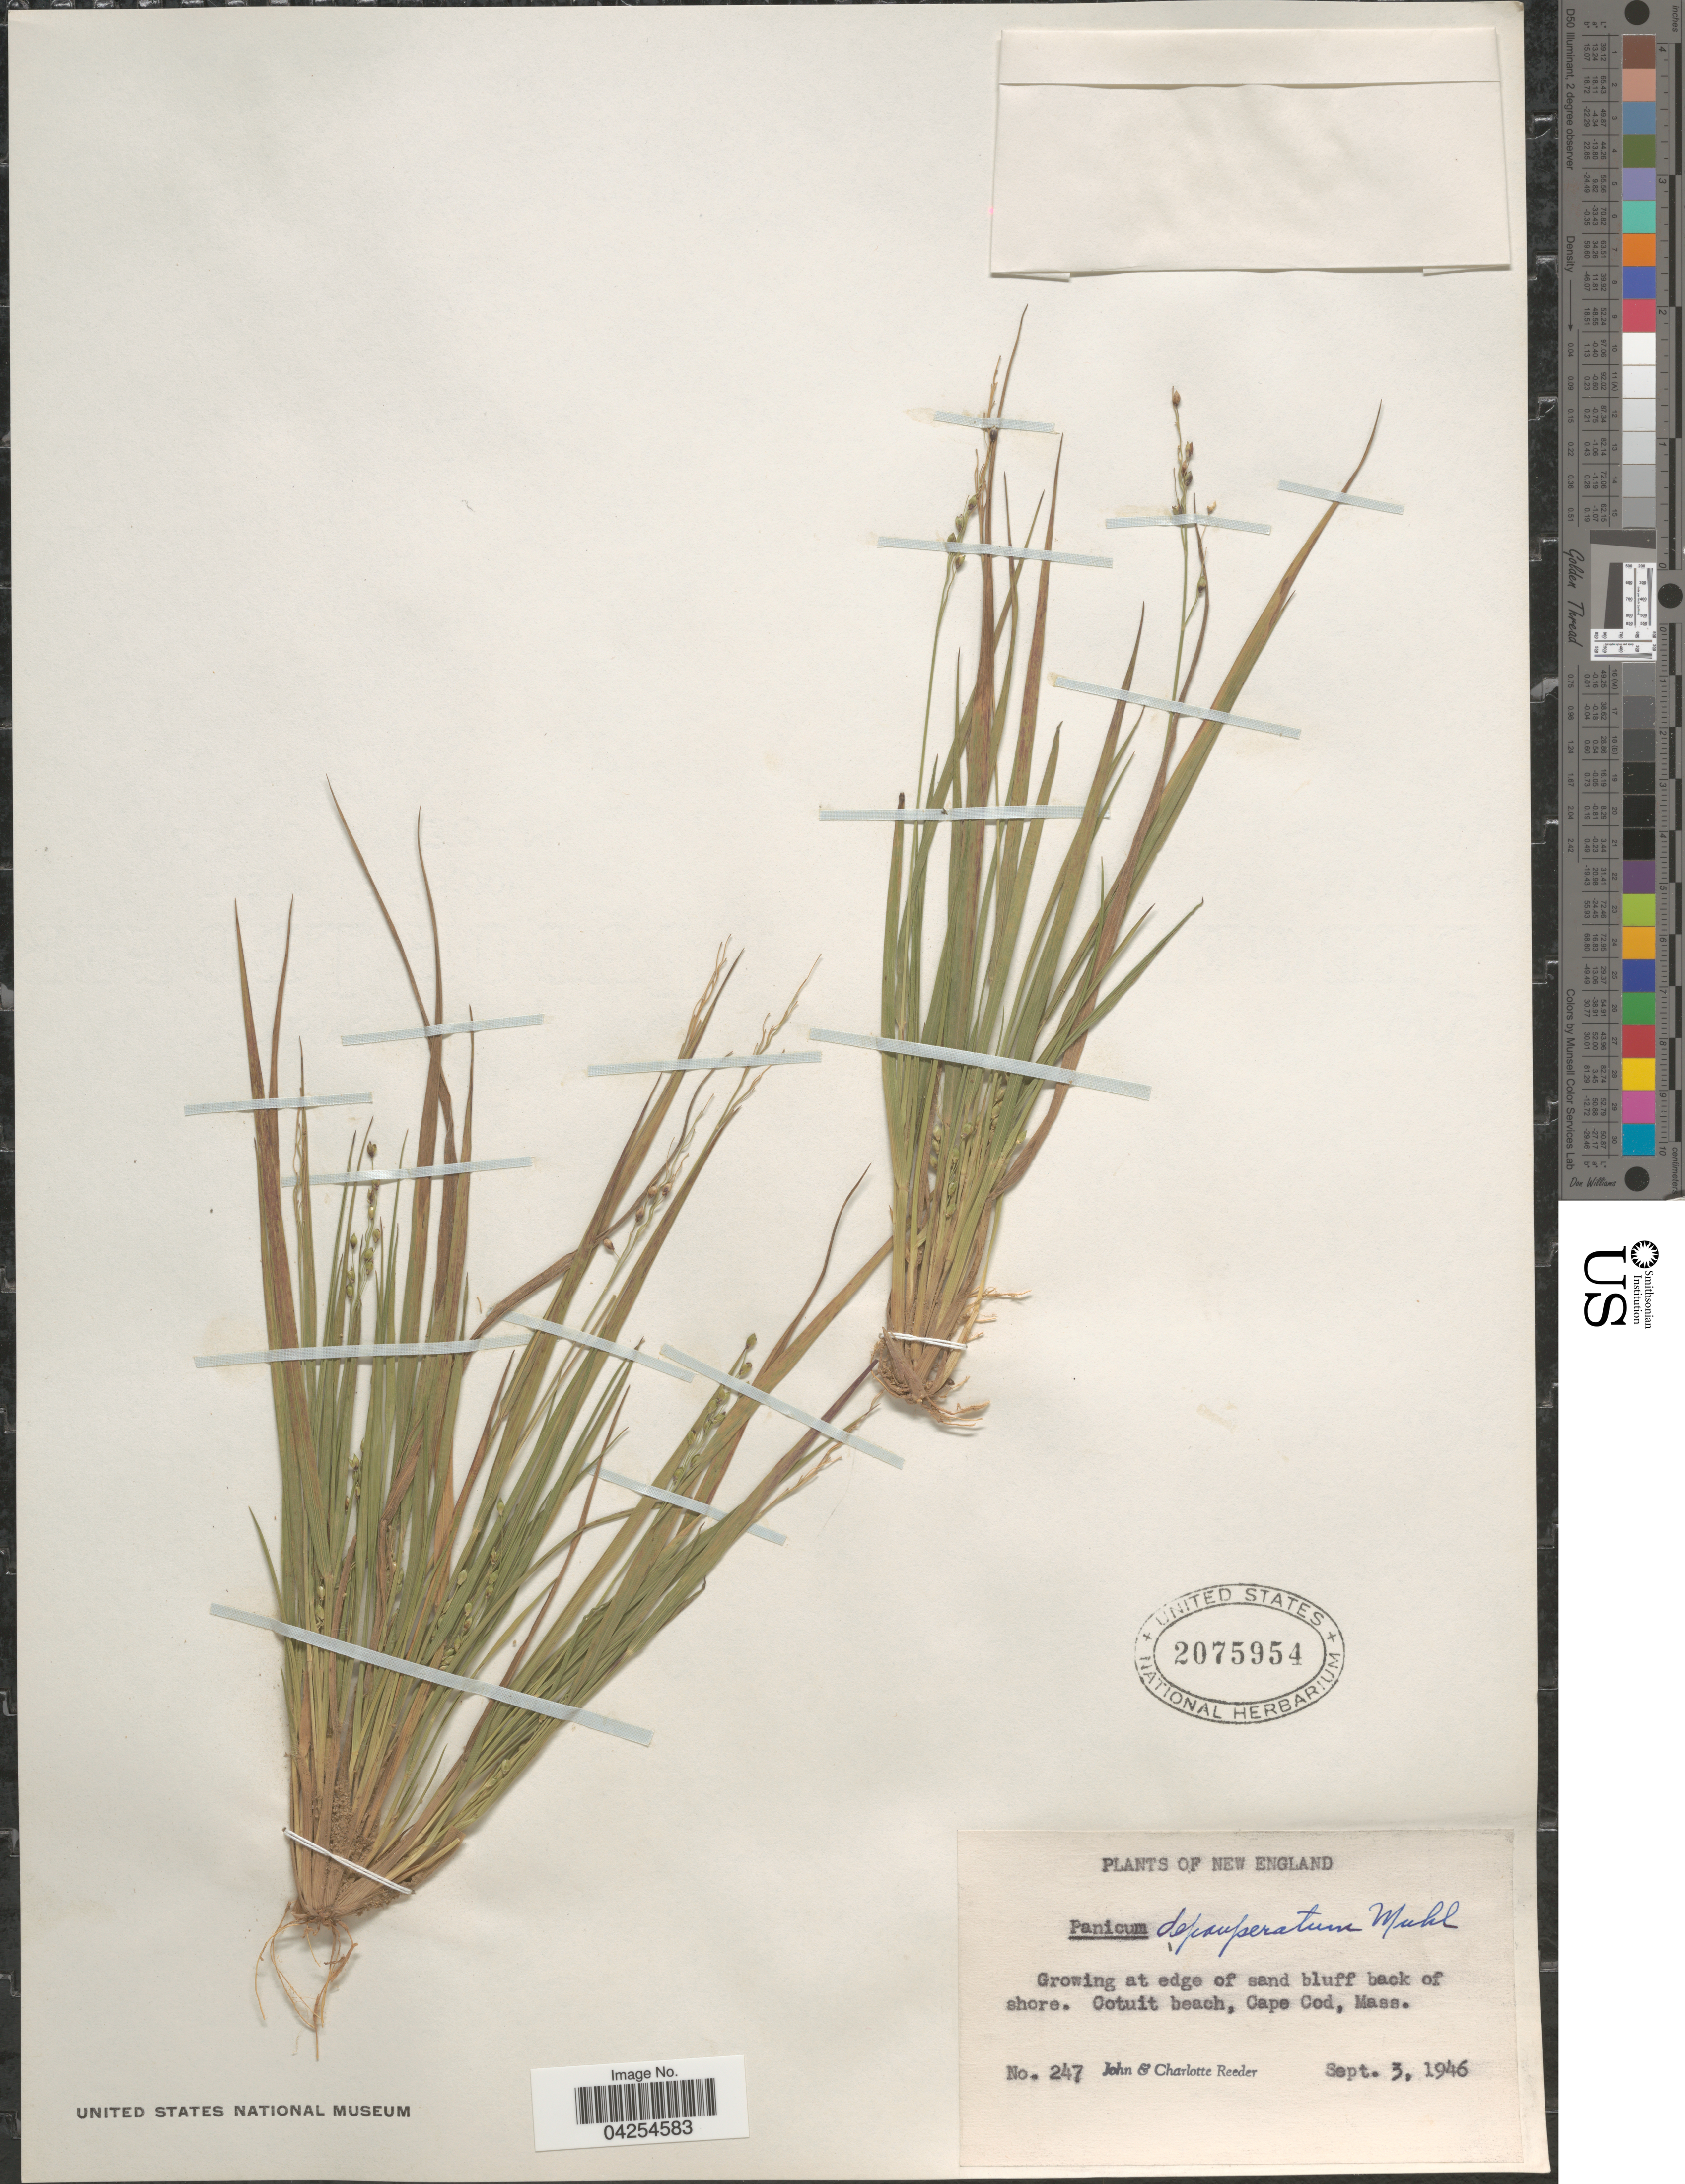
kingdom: Plantae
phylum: Tracheophyta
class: Liliopsida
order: Poales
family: Poaceae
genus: Dichanthelium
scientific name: Dichanthelium depauperatum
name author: (Muhl.) Gould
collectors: J. R. Reeder & C. G. Reeder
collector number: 247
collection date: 1946-09-03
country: United States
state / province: Massachusetts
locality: New England. Growing at edge of sand bluff back of shore. Cutuit beach, Cape Cod.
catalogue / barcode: US 2075954